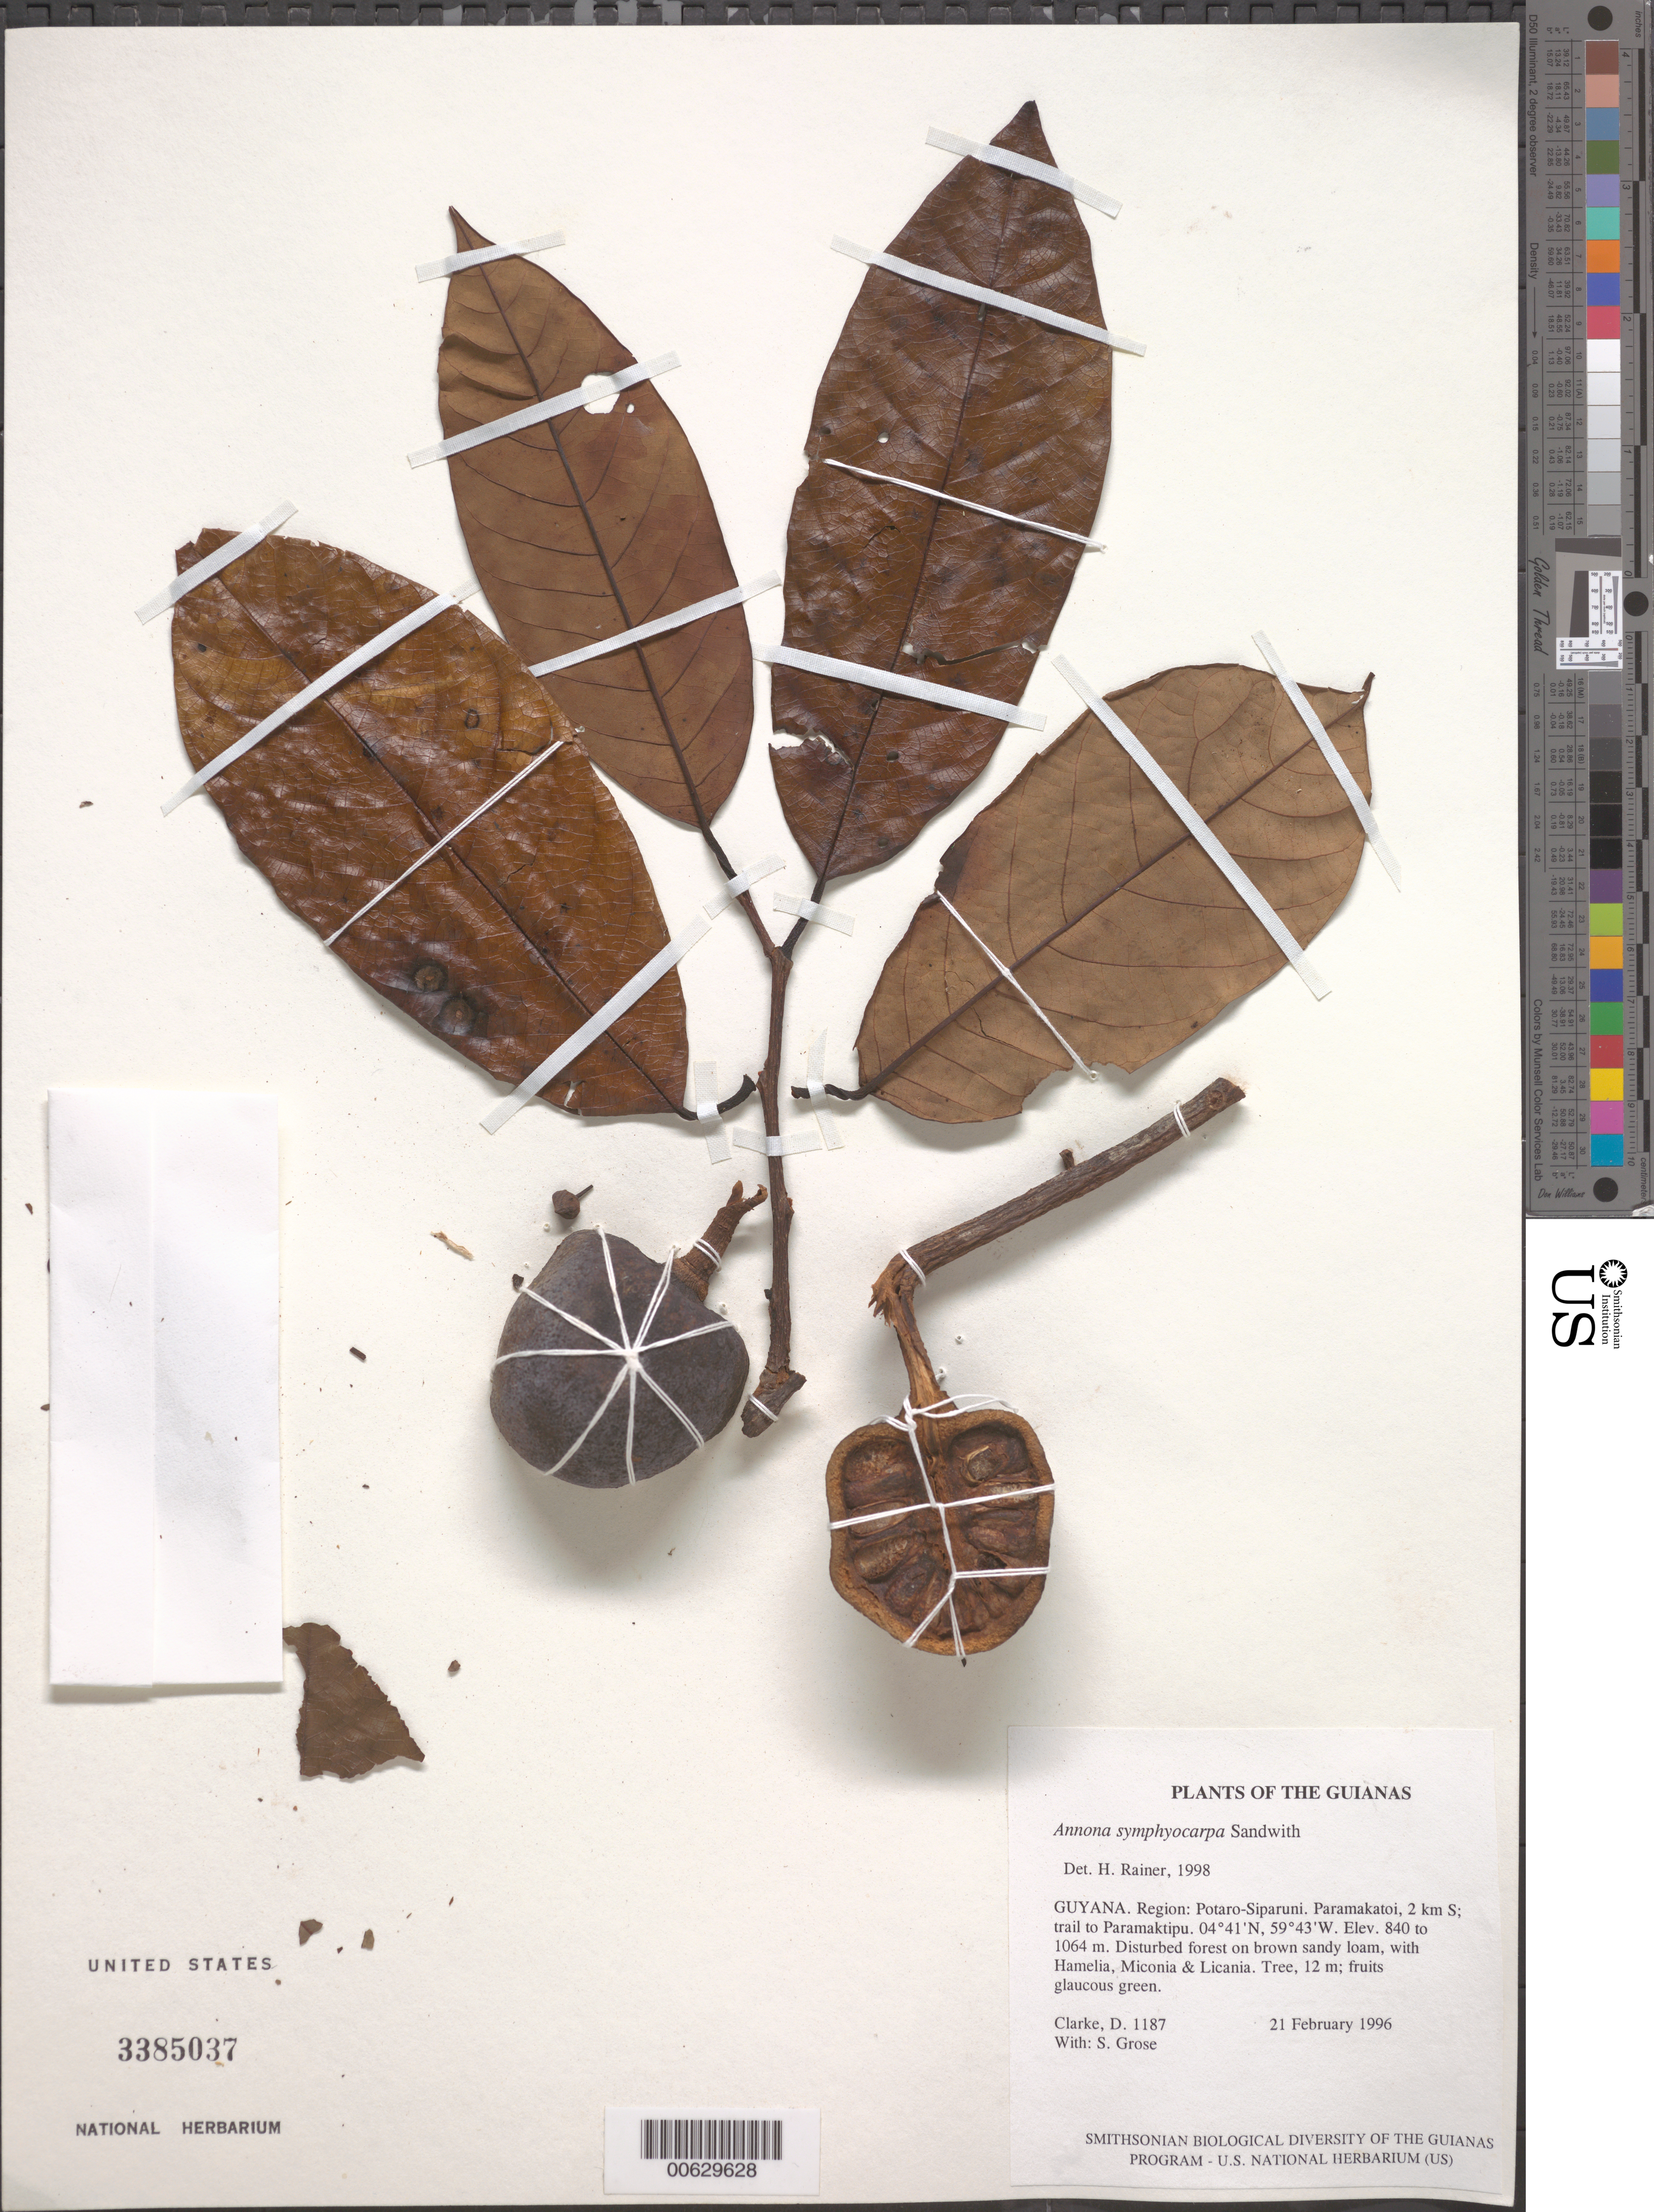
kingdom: Plantae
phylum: Tracheophyta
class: Magnoliopsida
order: Magnoliales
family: Annonaceae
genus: Annona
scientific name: Annona symphyocarpa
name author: Sandwith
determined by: Rainer, H.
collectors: H. D. Clarke & S. Grose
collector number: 1187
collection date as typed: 21 February 1996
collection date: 1996-02-21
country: Guyana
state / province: Potaro-Siparuni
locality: Paramakatoi, 2 km S; trail to Paramaktipu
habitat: Disturbed forest on brown sandy loam, with Hamelia, Miconia & Licania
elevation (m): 840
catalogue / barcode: US 3385037